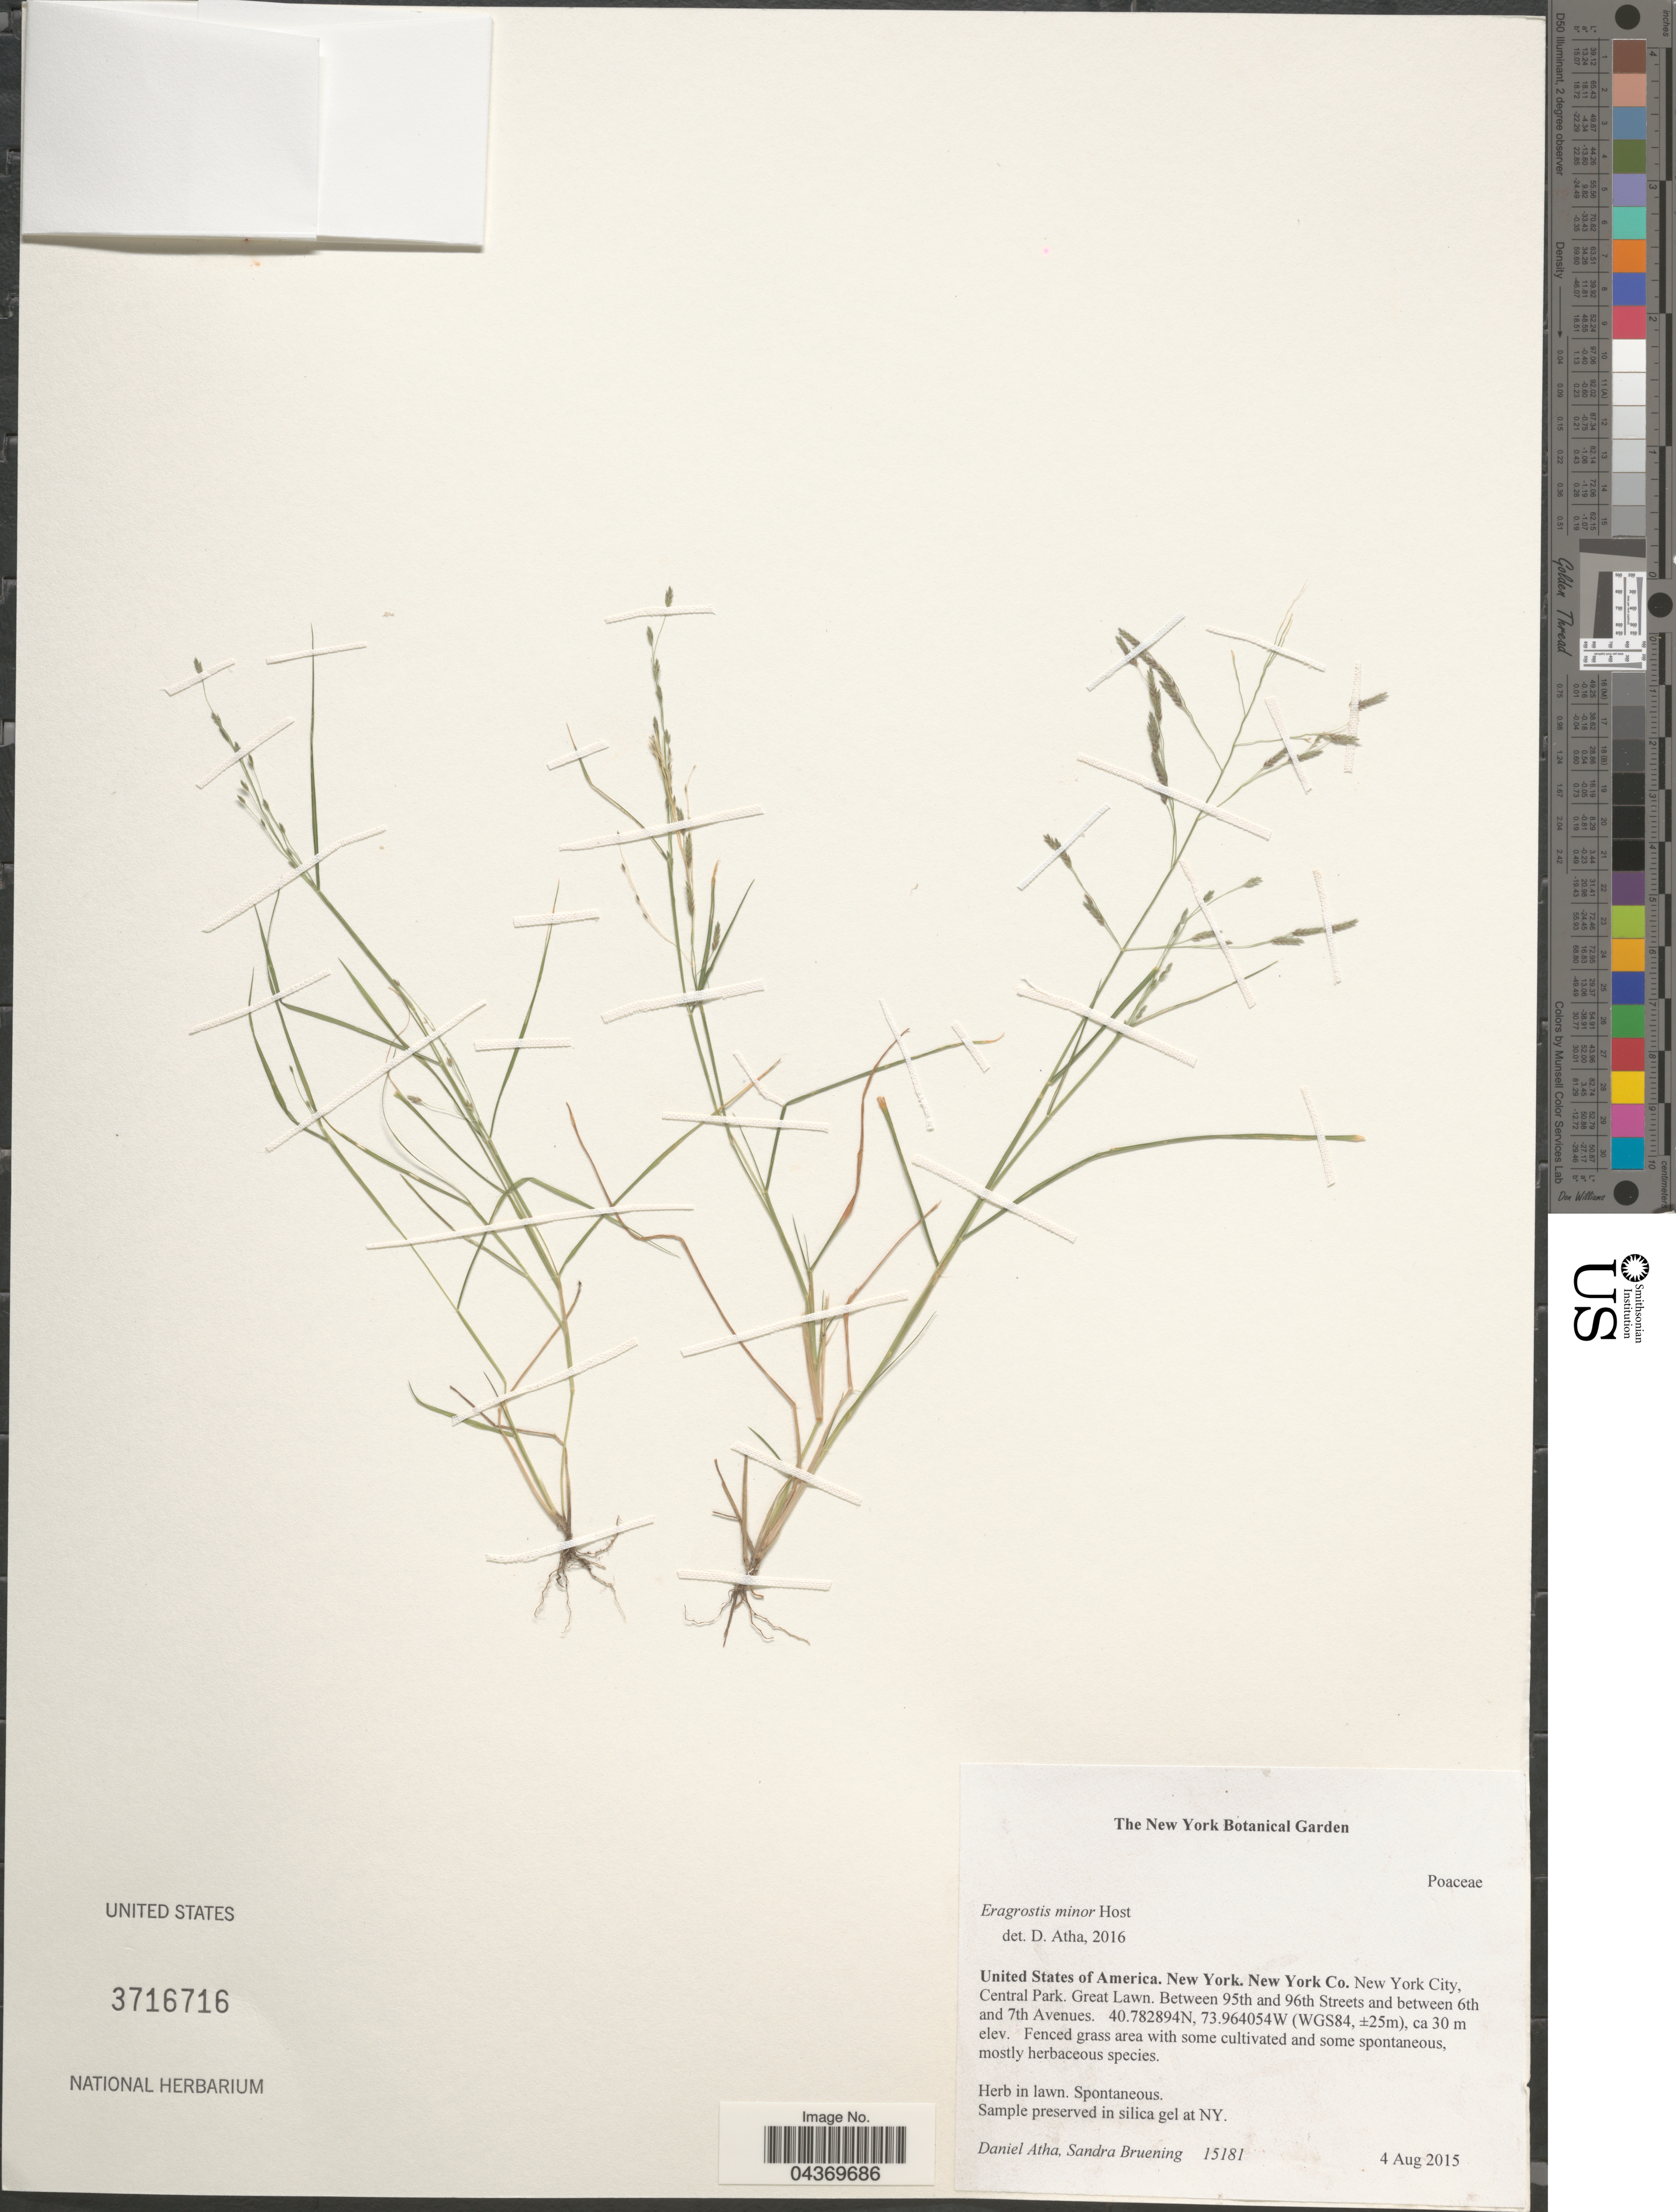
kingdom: Plantae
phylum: Tracheophyta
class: Liliopsida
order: Poales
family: Poaceae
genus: Eragrostis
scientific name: Eragrostis minor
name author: Host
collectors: D. Atha & S. Bruening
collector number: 15181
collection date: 2015-08-04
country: United States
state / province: New York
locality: New York Co. New York City, Central Park. Great Lawn. Between 95th and 96th Streets and between 6th and 7th Avenues.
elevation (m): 30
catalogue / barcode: US 3716716